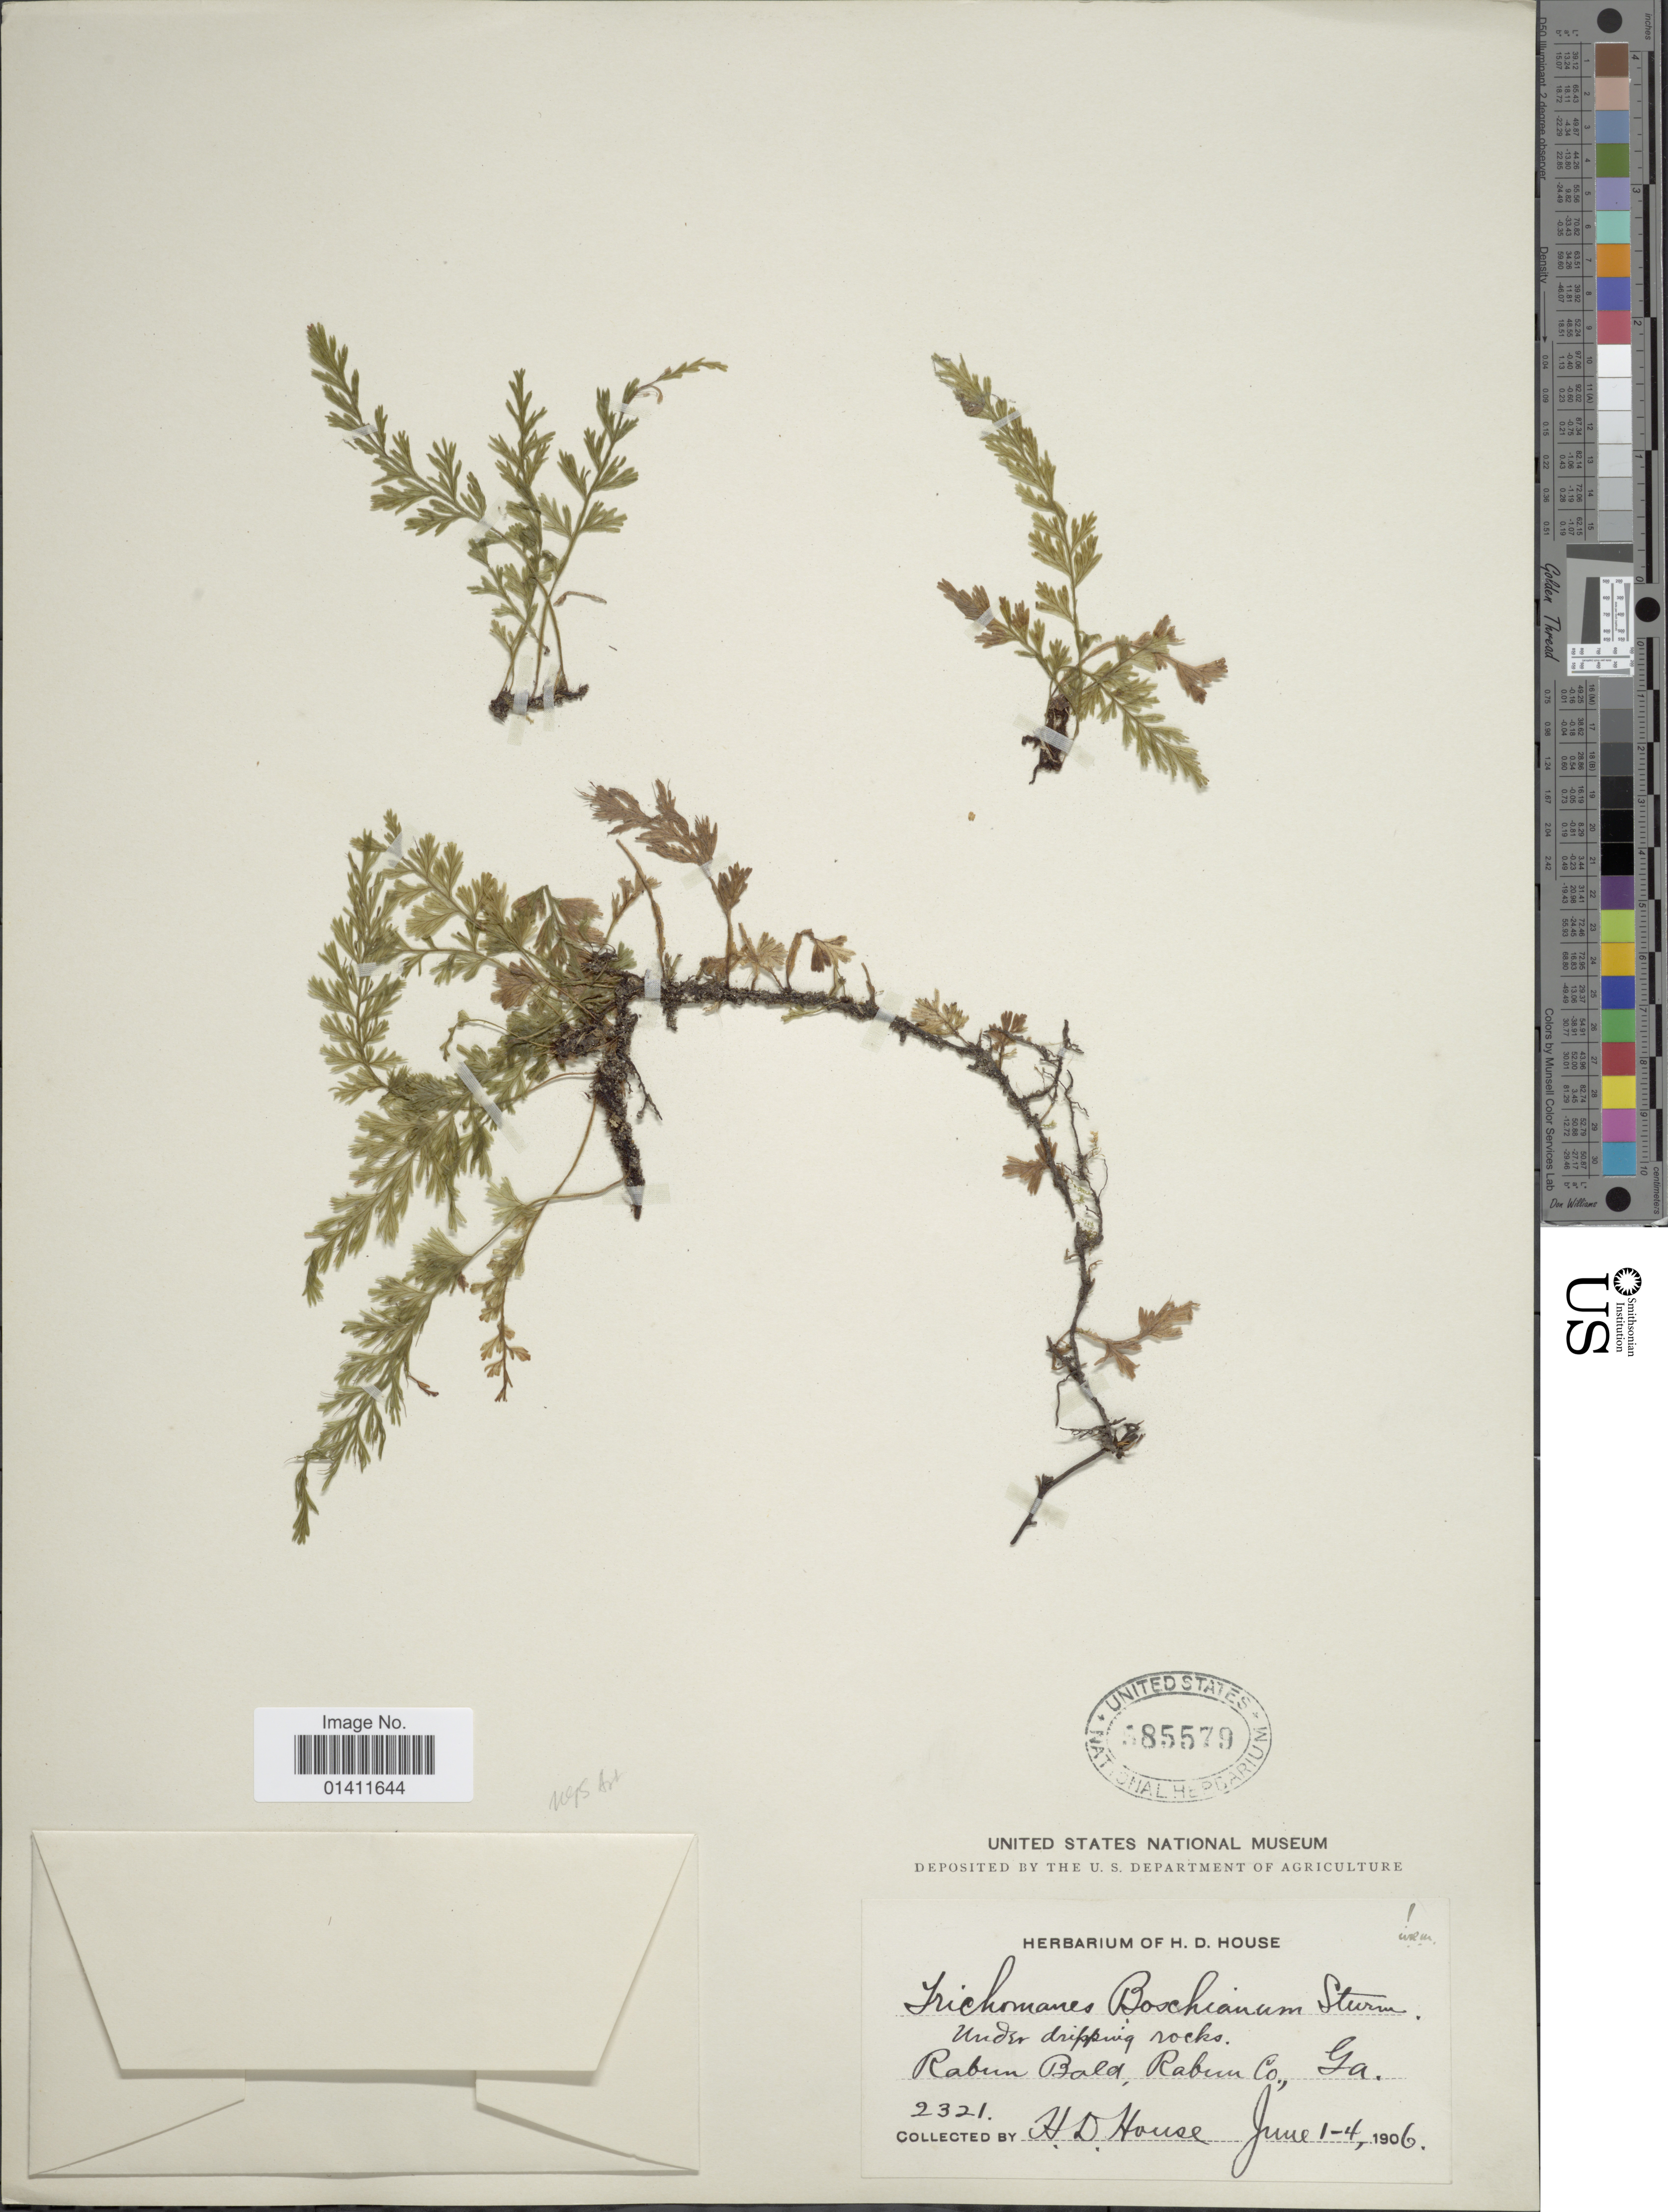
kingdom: Plantae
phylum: Tracheophyta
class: Polypodiopsida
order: Hymenophyllales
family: Hymenophyllaceae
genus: Vandenboschia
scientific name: Vandenboschia boschiana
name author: (J.W. Sturm ex Bosch) Ebihara & K. Iwats.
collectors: H. D. House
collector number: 2321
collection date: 1906-06-01/1906-06-04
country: United States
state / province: Georgia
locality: Rabun Bald, Rabun Co.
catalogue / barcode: US 685579